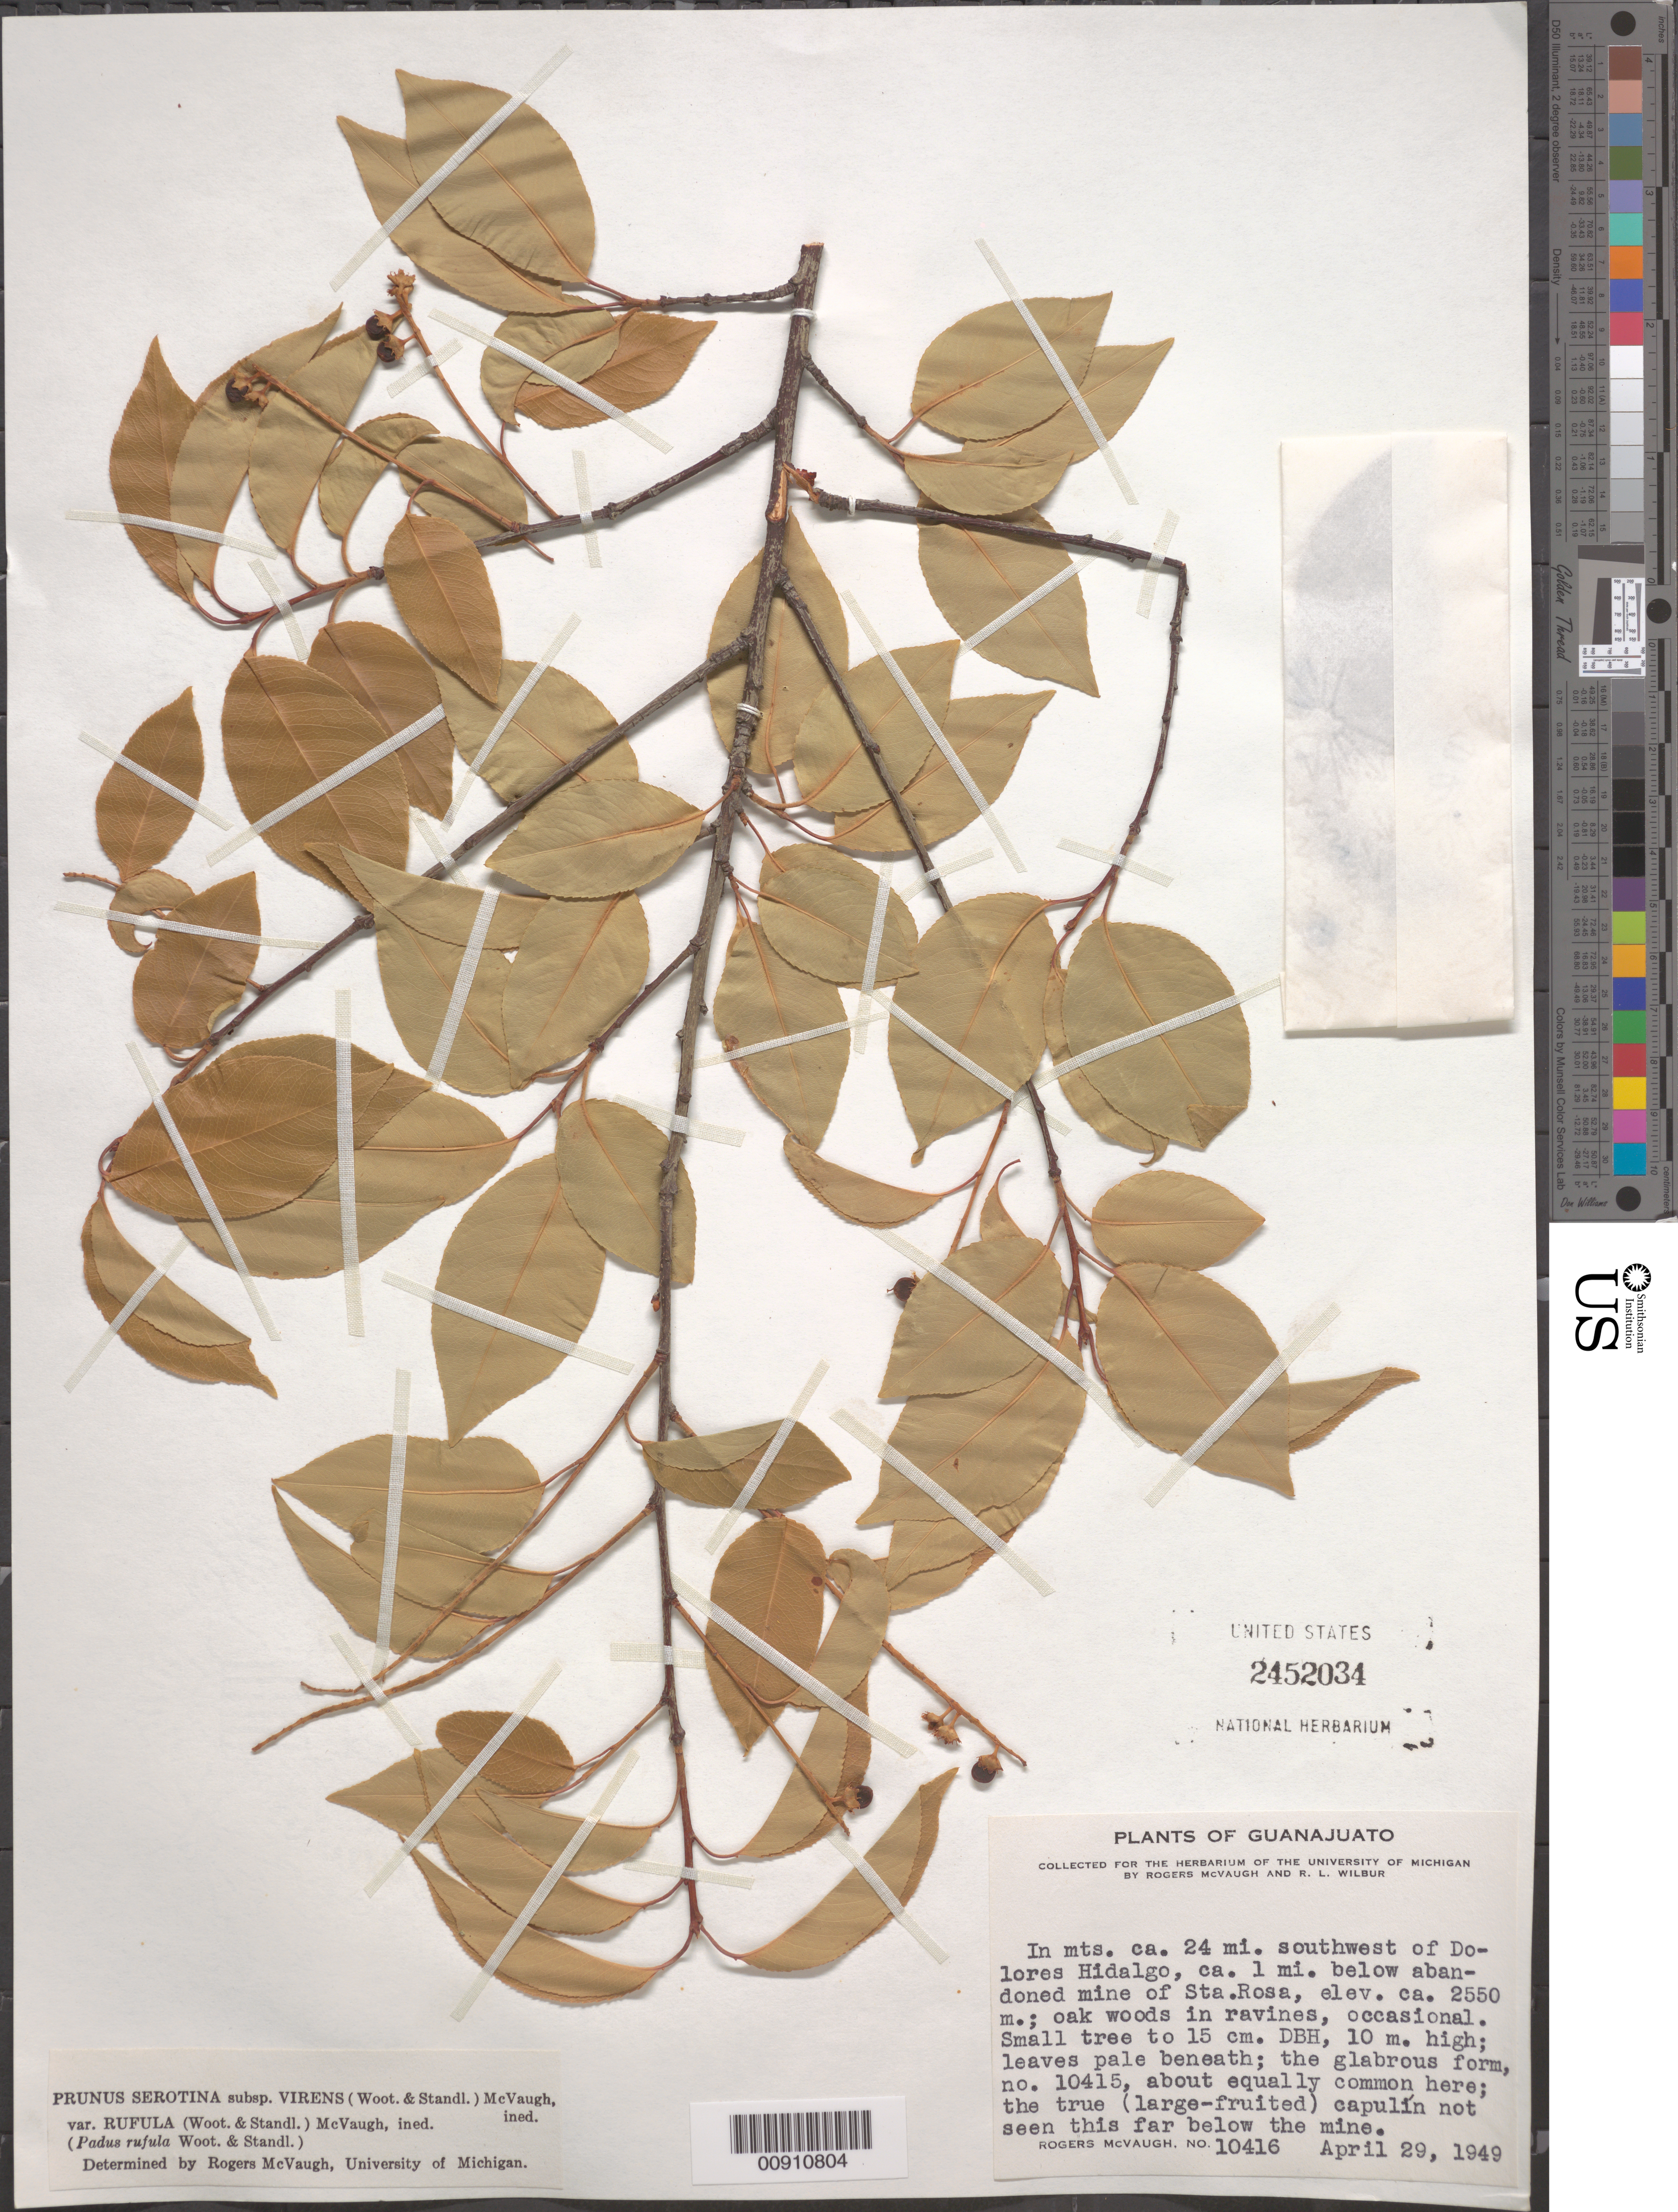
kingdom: Plantae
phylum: Tracheophyta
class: Magnoliopsida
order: Rosales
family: Rosaceae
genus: Prunus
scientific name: Prunus serotina var. rufula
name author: (Wooton & Standl.) McVaugh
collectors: R. McVaugh & R. L. Wilbur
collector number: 10416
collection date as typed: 29 Apr 1949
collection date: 1949-04-29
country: Mexico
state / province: Guanajuato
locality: In mts. ca. 24 mi. southwest of Dolores Hidalgo, ca. 1 mi. below abandoned mine of Sta. Rosa.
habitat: Oak woods in ravines.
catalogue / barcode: US 2452034